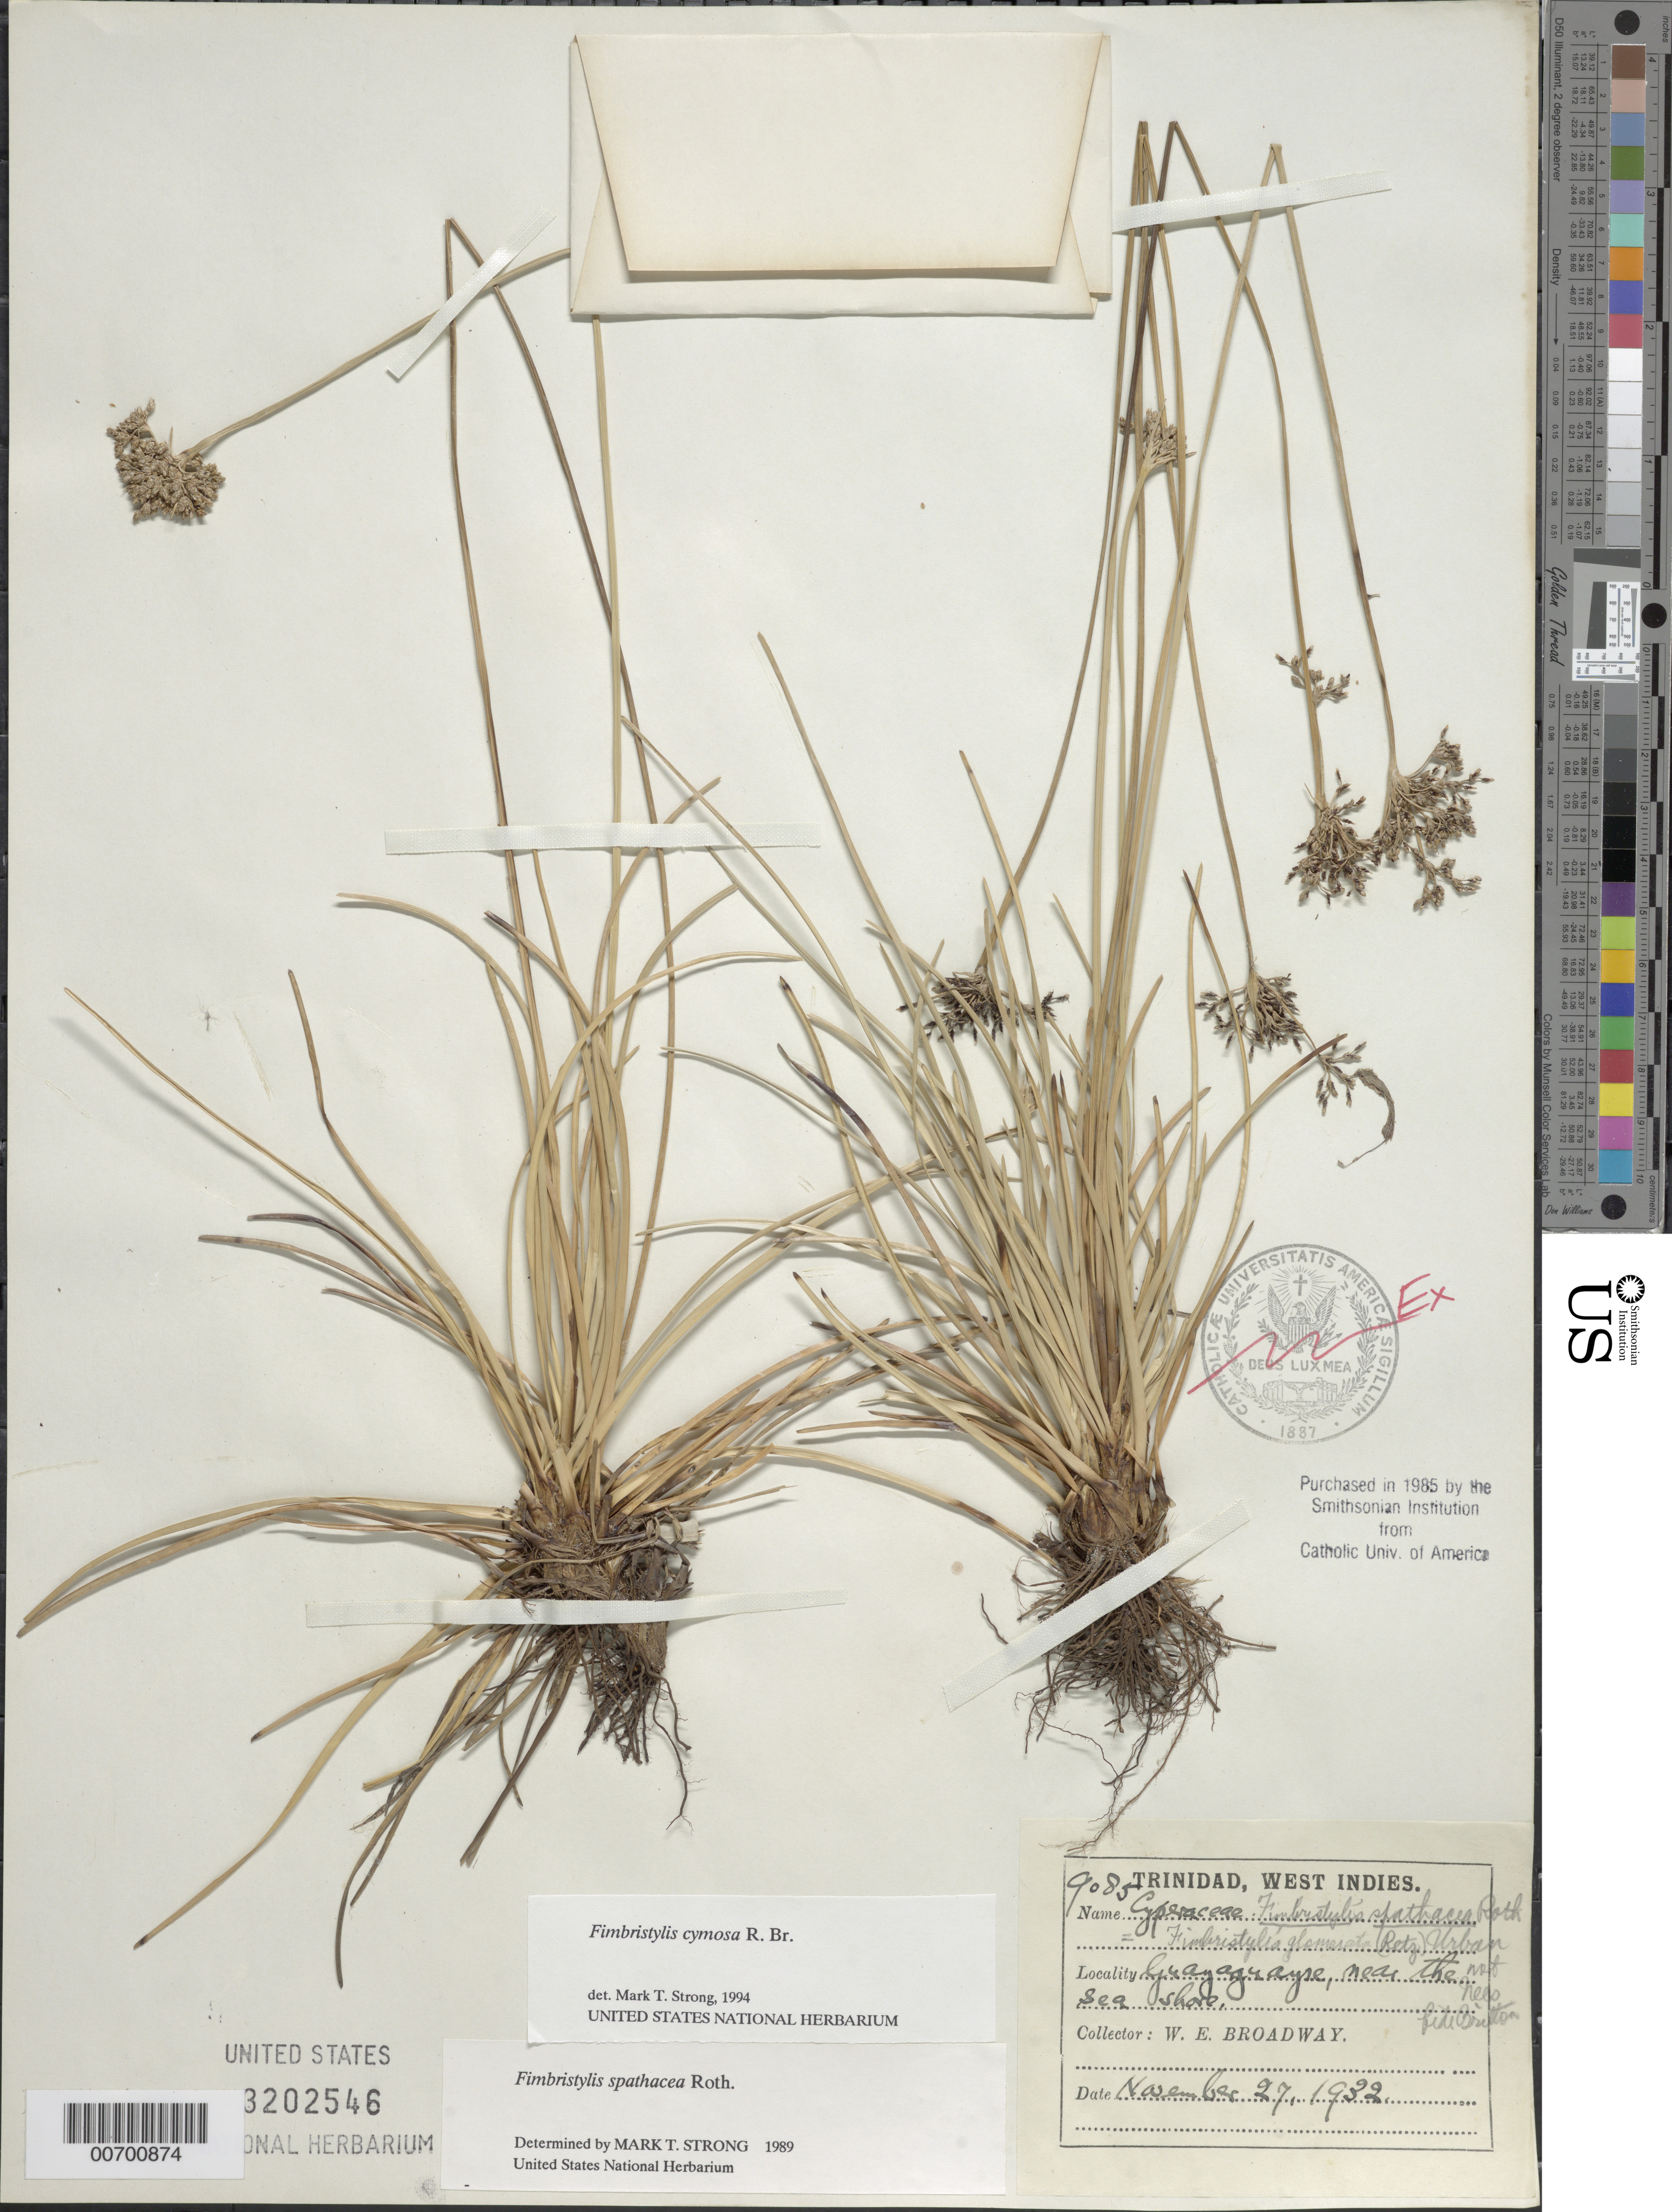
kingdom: Plantae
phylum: Tracheophyta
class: Liliopsida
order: Poales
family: Cyperaceae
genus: Fimbristylis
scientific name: Fimbristylis cymosa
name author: R. Br.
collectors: W. E. Broadway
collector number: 9085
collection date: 1932-11-27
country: Trinidad and Tobago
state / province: Trinidad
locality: West Indies, Guayaguayare, near the sea shore.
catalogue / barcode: US 3202546